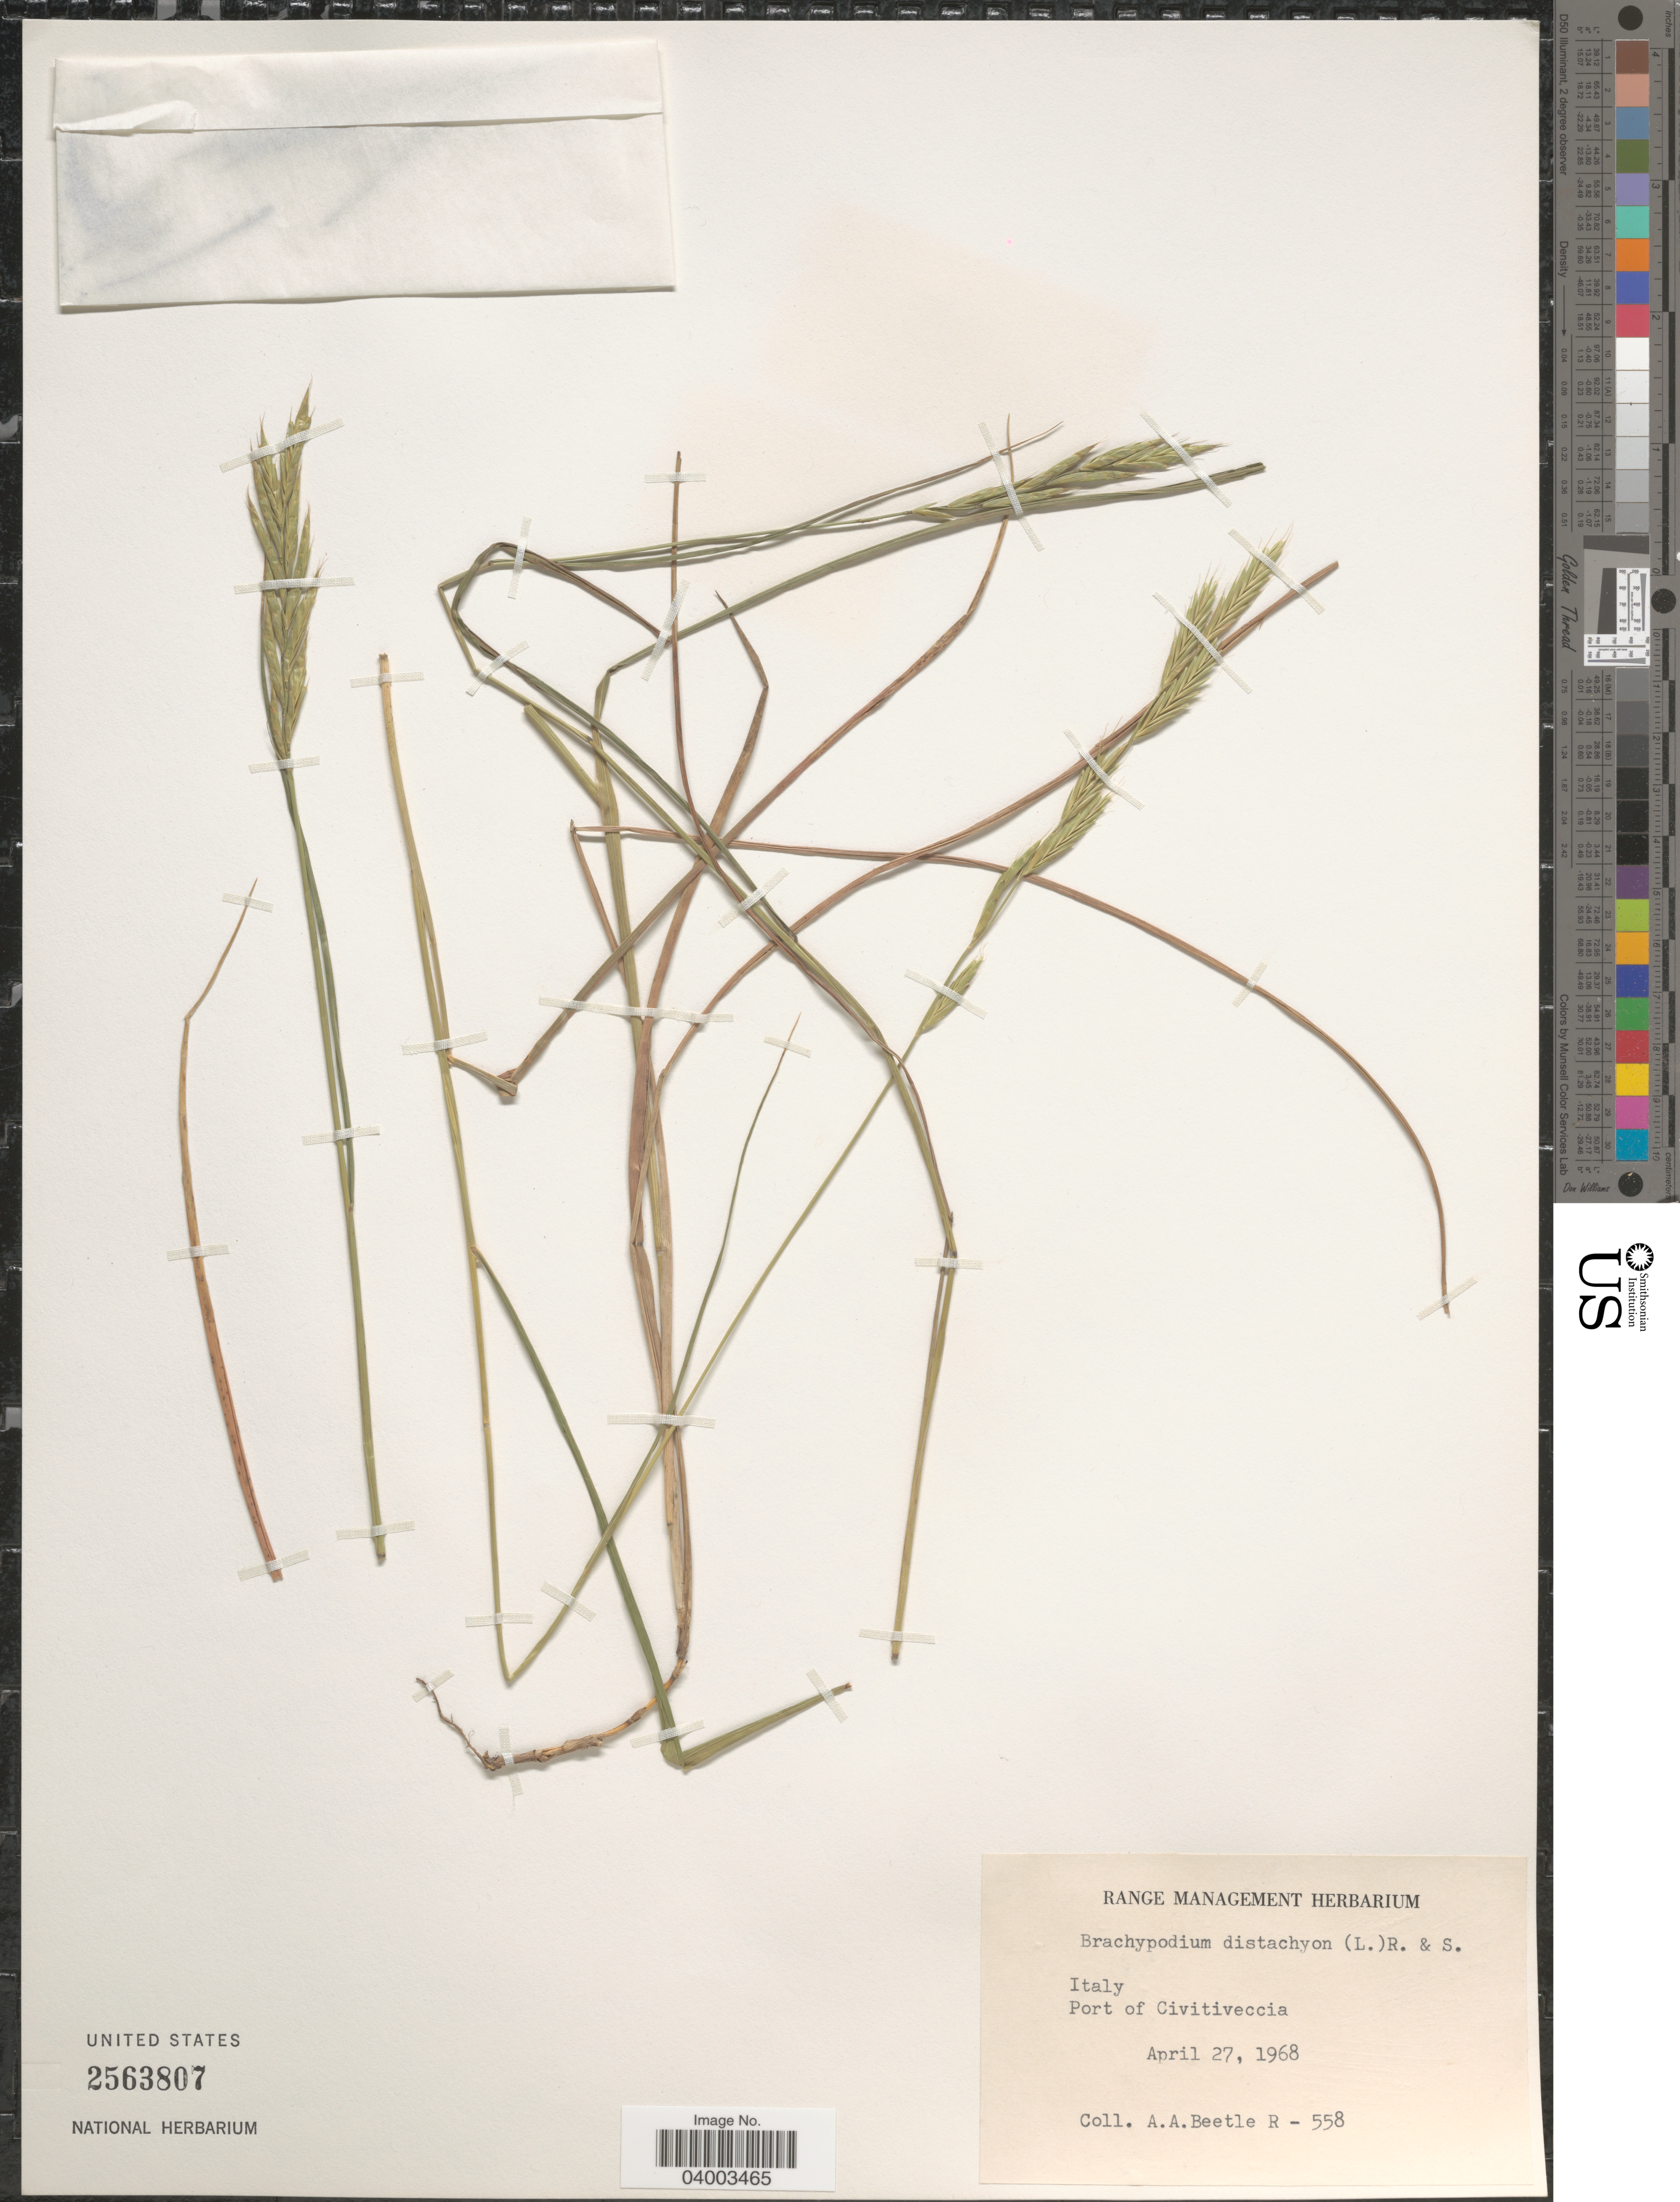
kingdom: Plantae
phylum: Tracheophyta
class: Liliopsida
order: Poales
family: Poaceae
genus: Brachypodium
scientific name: Brachypodium distachyon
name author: (L.) P. Beauv.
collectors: A. A. Beetle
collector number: R-558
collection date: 1968-04-27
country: Italy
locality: Port of Civitiveccia.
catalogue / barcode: US 2563807